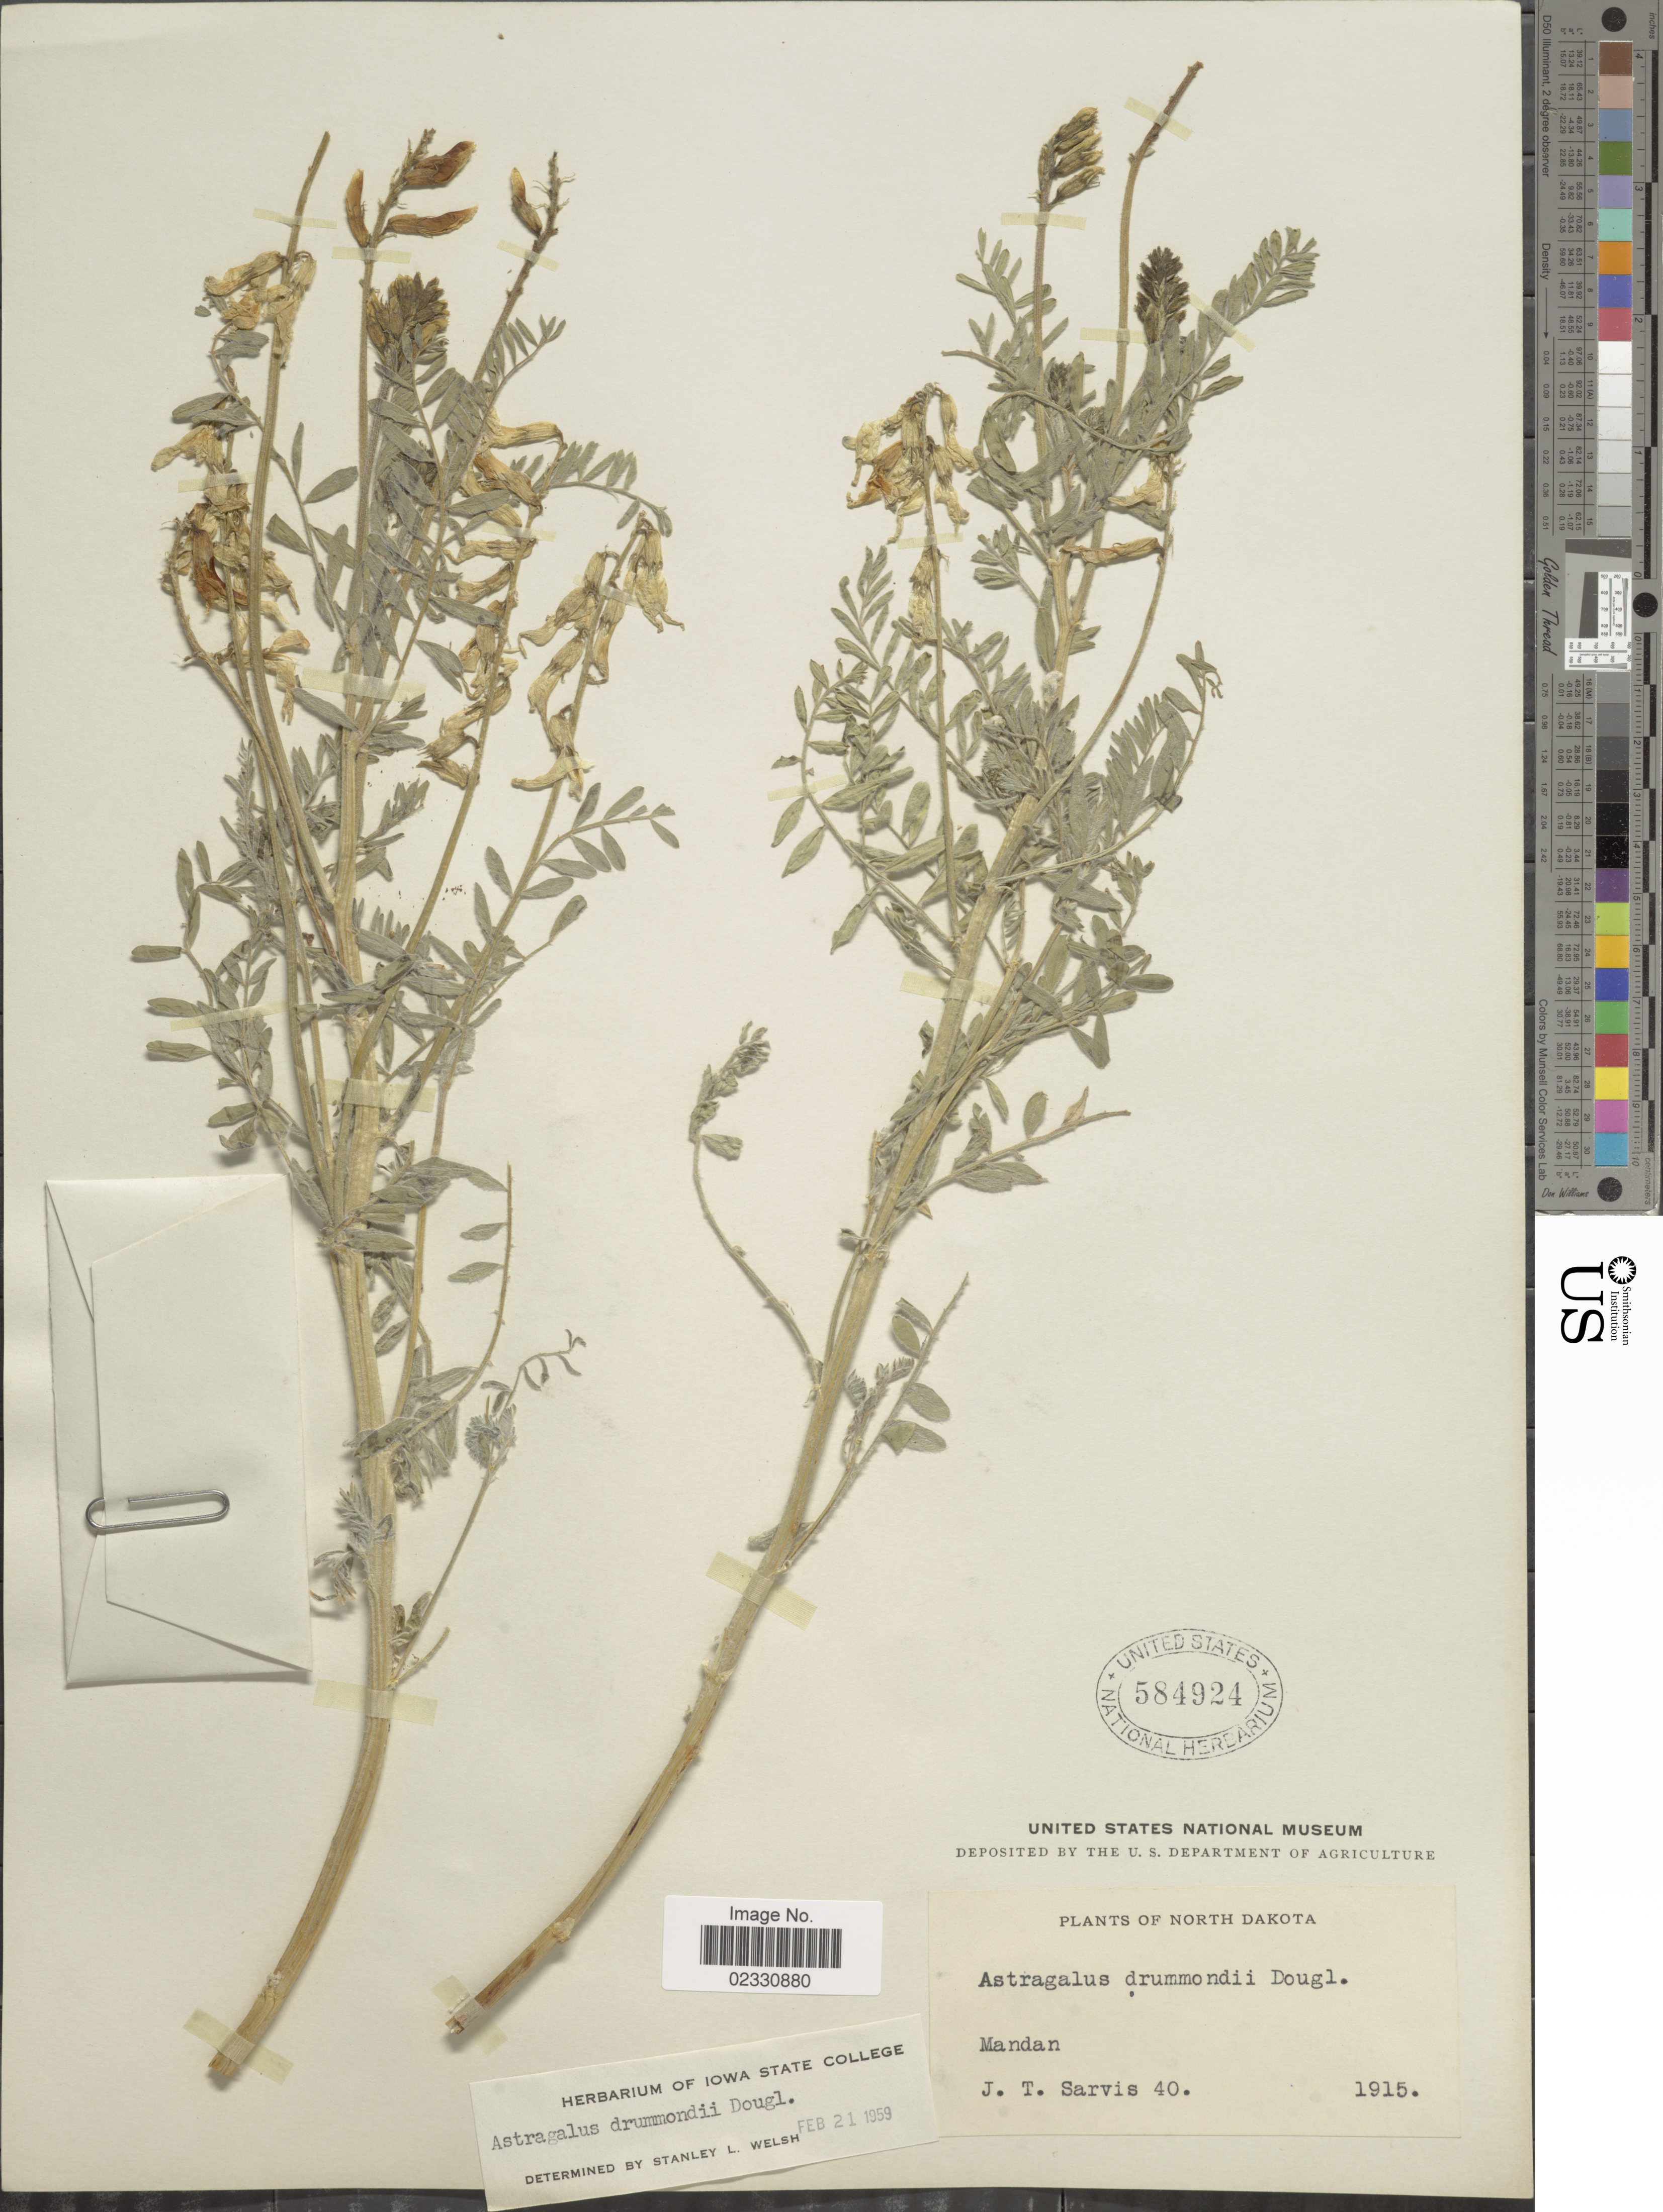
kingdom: Plantae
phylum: Tracheophyta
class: Magnoliopsida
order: Fabales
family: Fabaceae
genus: Astragalus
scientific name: Astragalus drummondii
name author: Hook.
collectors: J. Sarvis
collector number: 40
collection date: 1915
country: United States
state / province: North Dakota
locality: Mandan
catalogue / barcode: US 584924